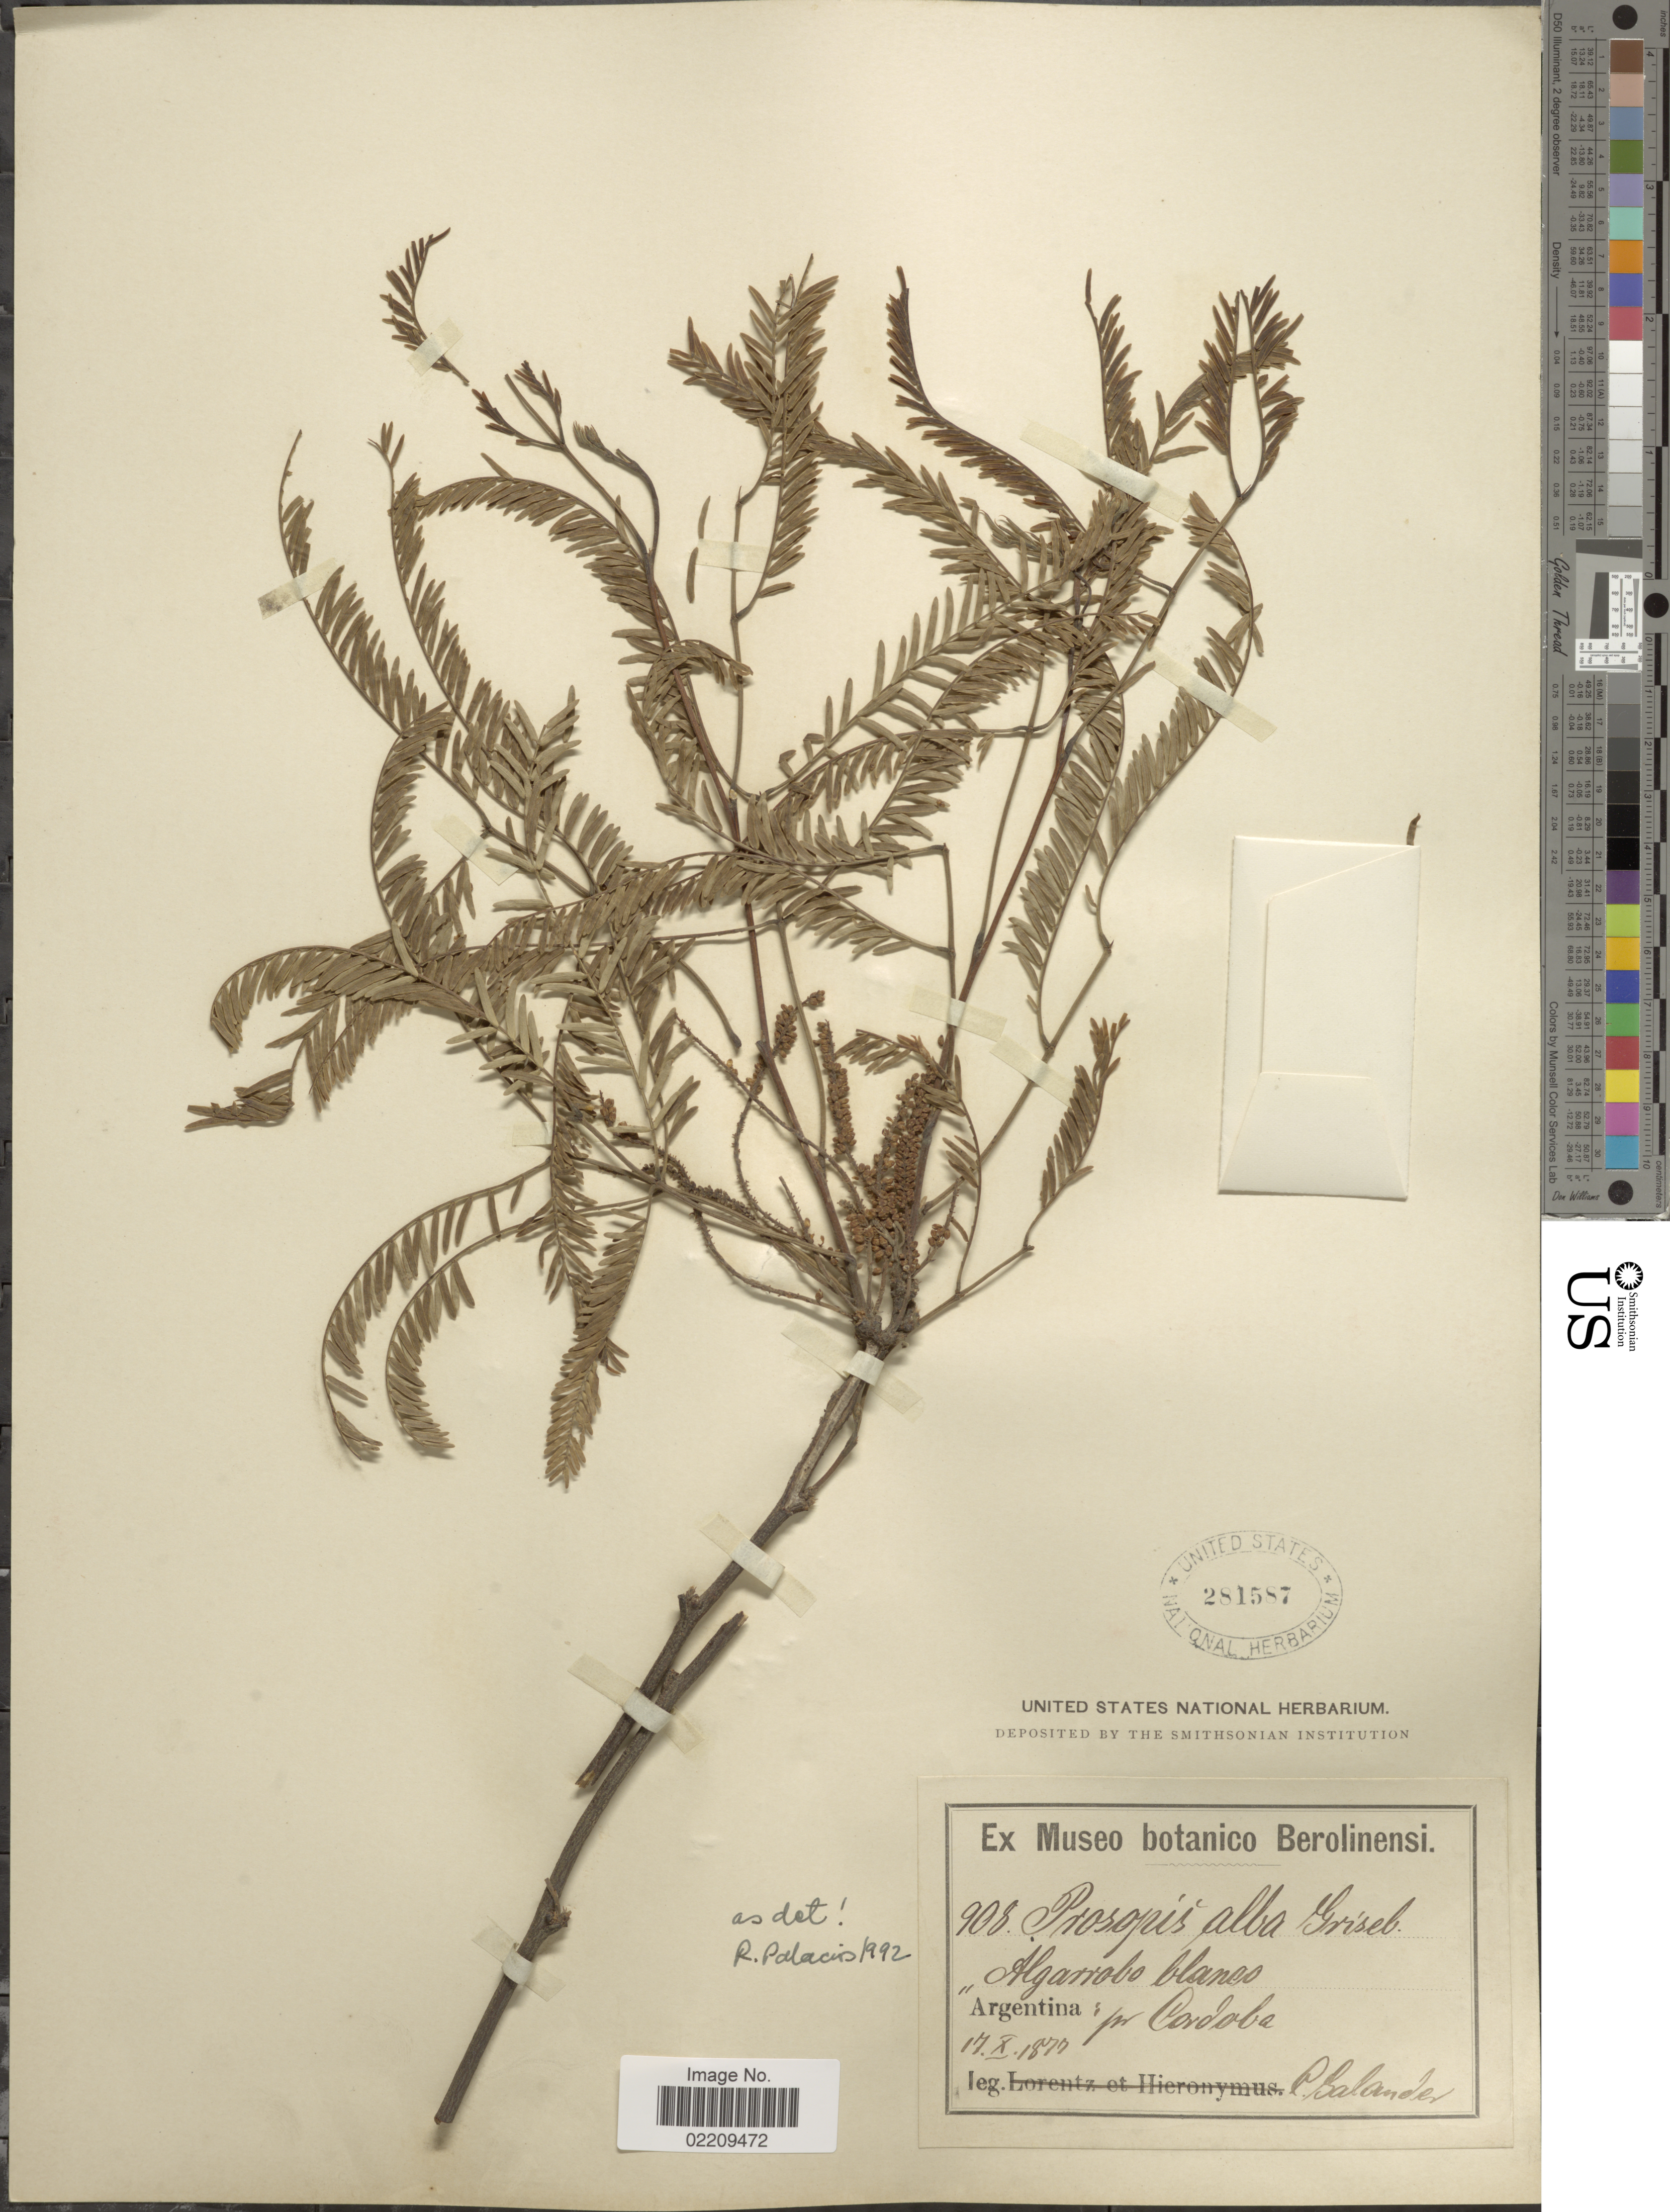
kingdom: Plantae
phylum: Tracheophyta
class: Magnoliopsida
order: Fabales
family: Fabaceae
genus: Neltuma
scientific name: Neltuma alba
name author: (Griseb.) C. E. Hughes & G.P. Lewis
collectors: C. Galander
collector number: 908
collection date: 1877-10-17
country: Argentina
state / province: Cordoba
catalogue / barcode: US 281587